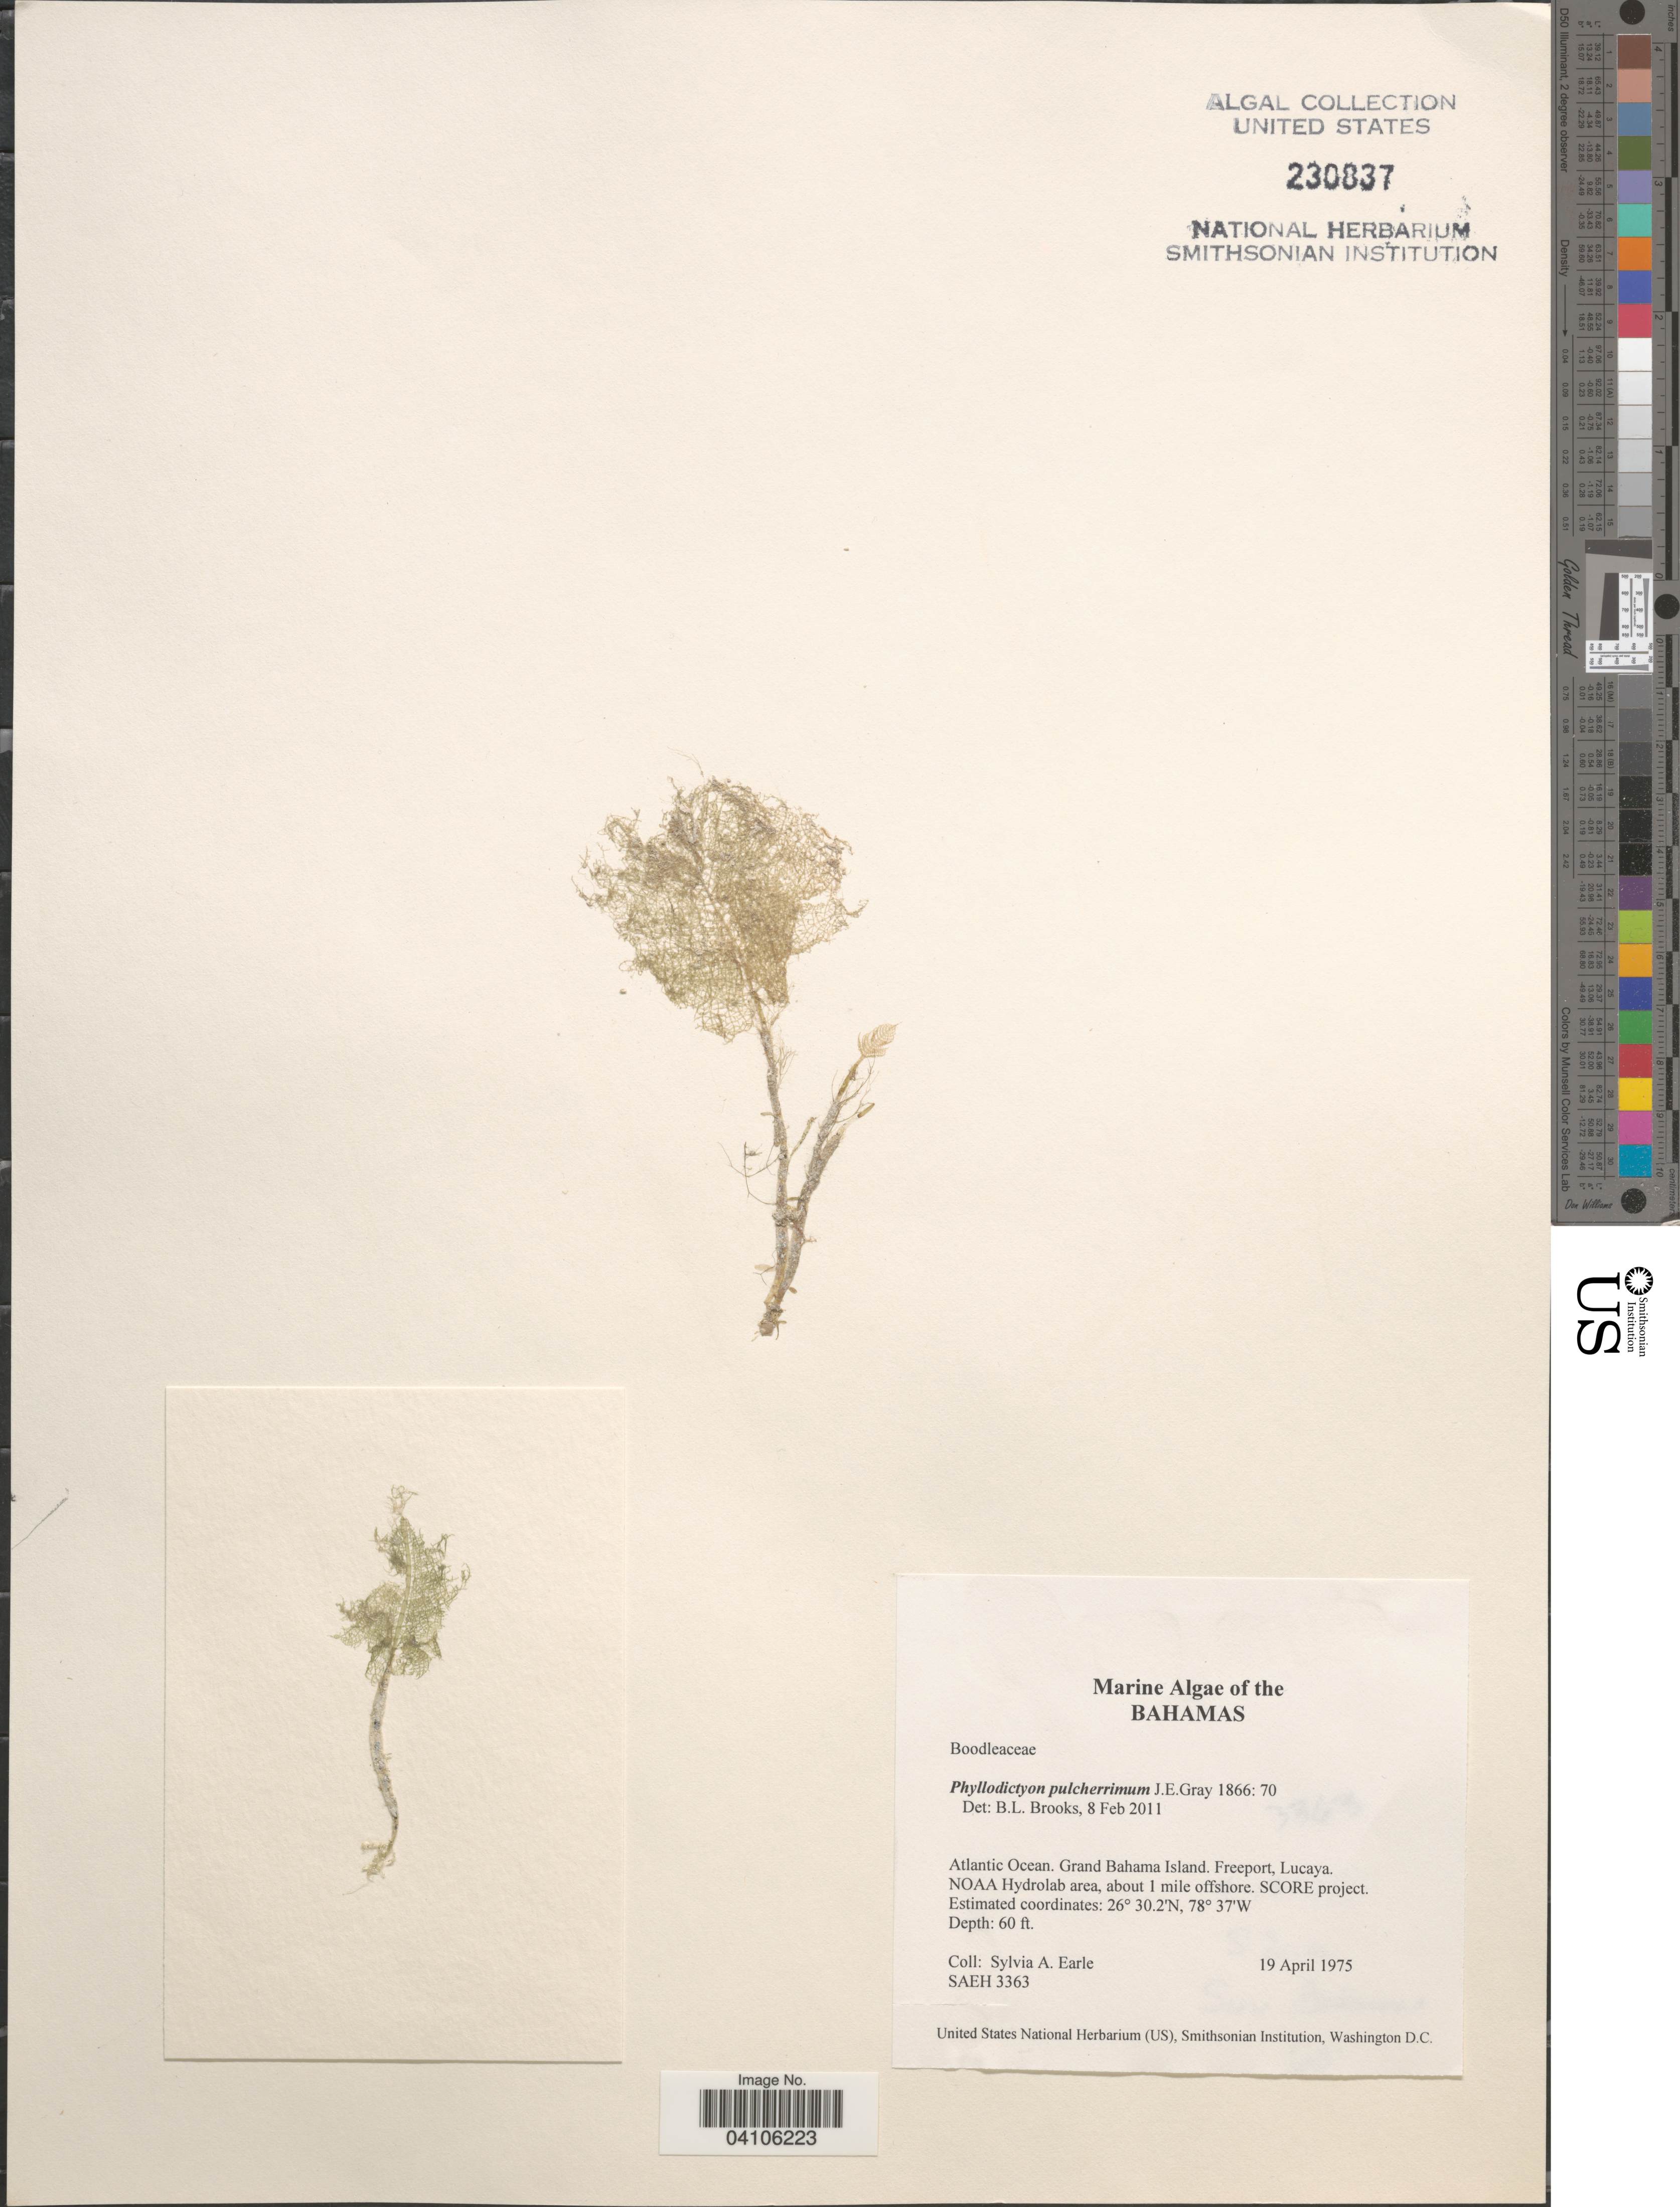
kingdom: Plantae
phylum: Chlorophyta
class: Ulvophyceae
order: Siphonocladales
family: Boodleaceae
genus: Phyllodictyon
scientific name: Phyllodictyon pulcherrimum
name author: J.E. Gray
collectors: S. A. Earle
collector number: SAEH3363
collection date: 1975-04-19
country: Bahamas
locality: Atlantic Ocean. Grand Bahama Island. Freeport, Lucaya. NOAA Hydrolab area, about 1 mile offshore. SCORE project.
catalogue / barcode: US 230837